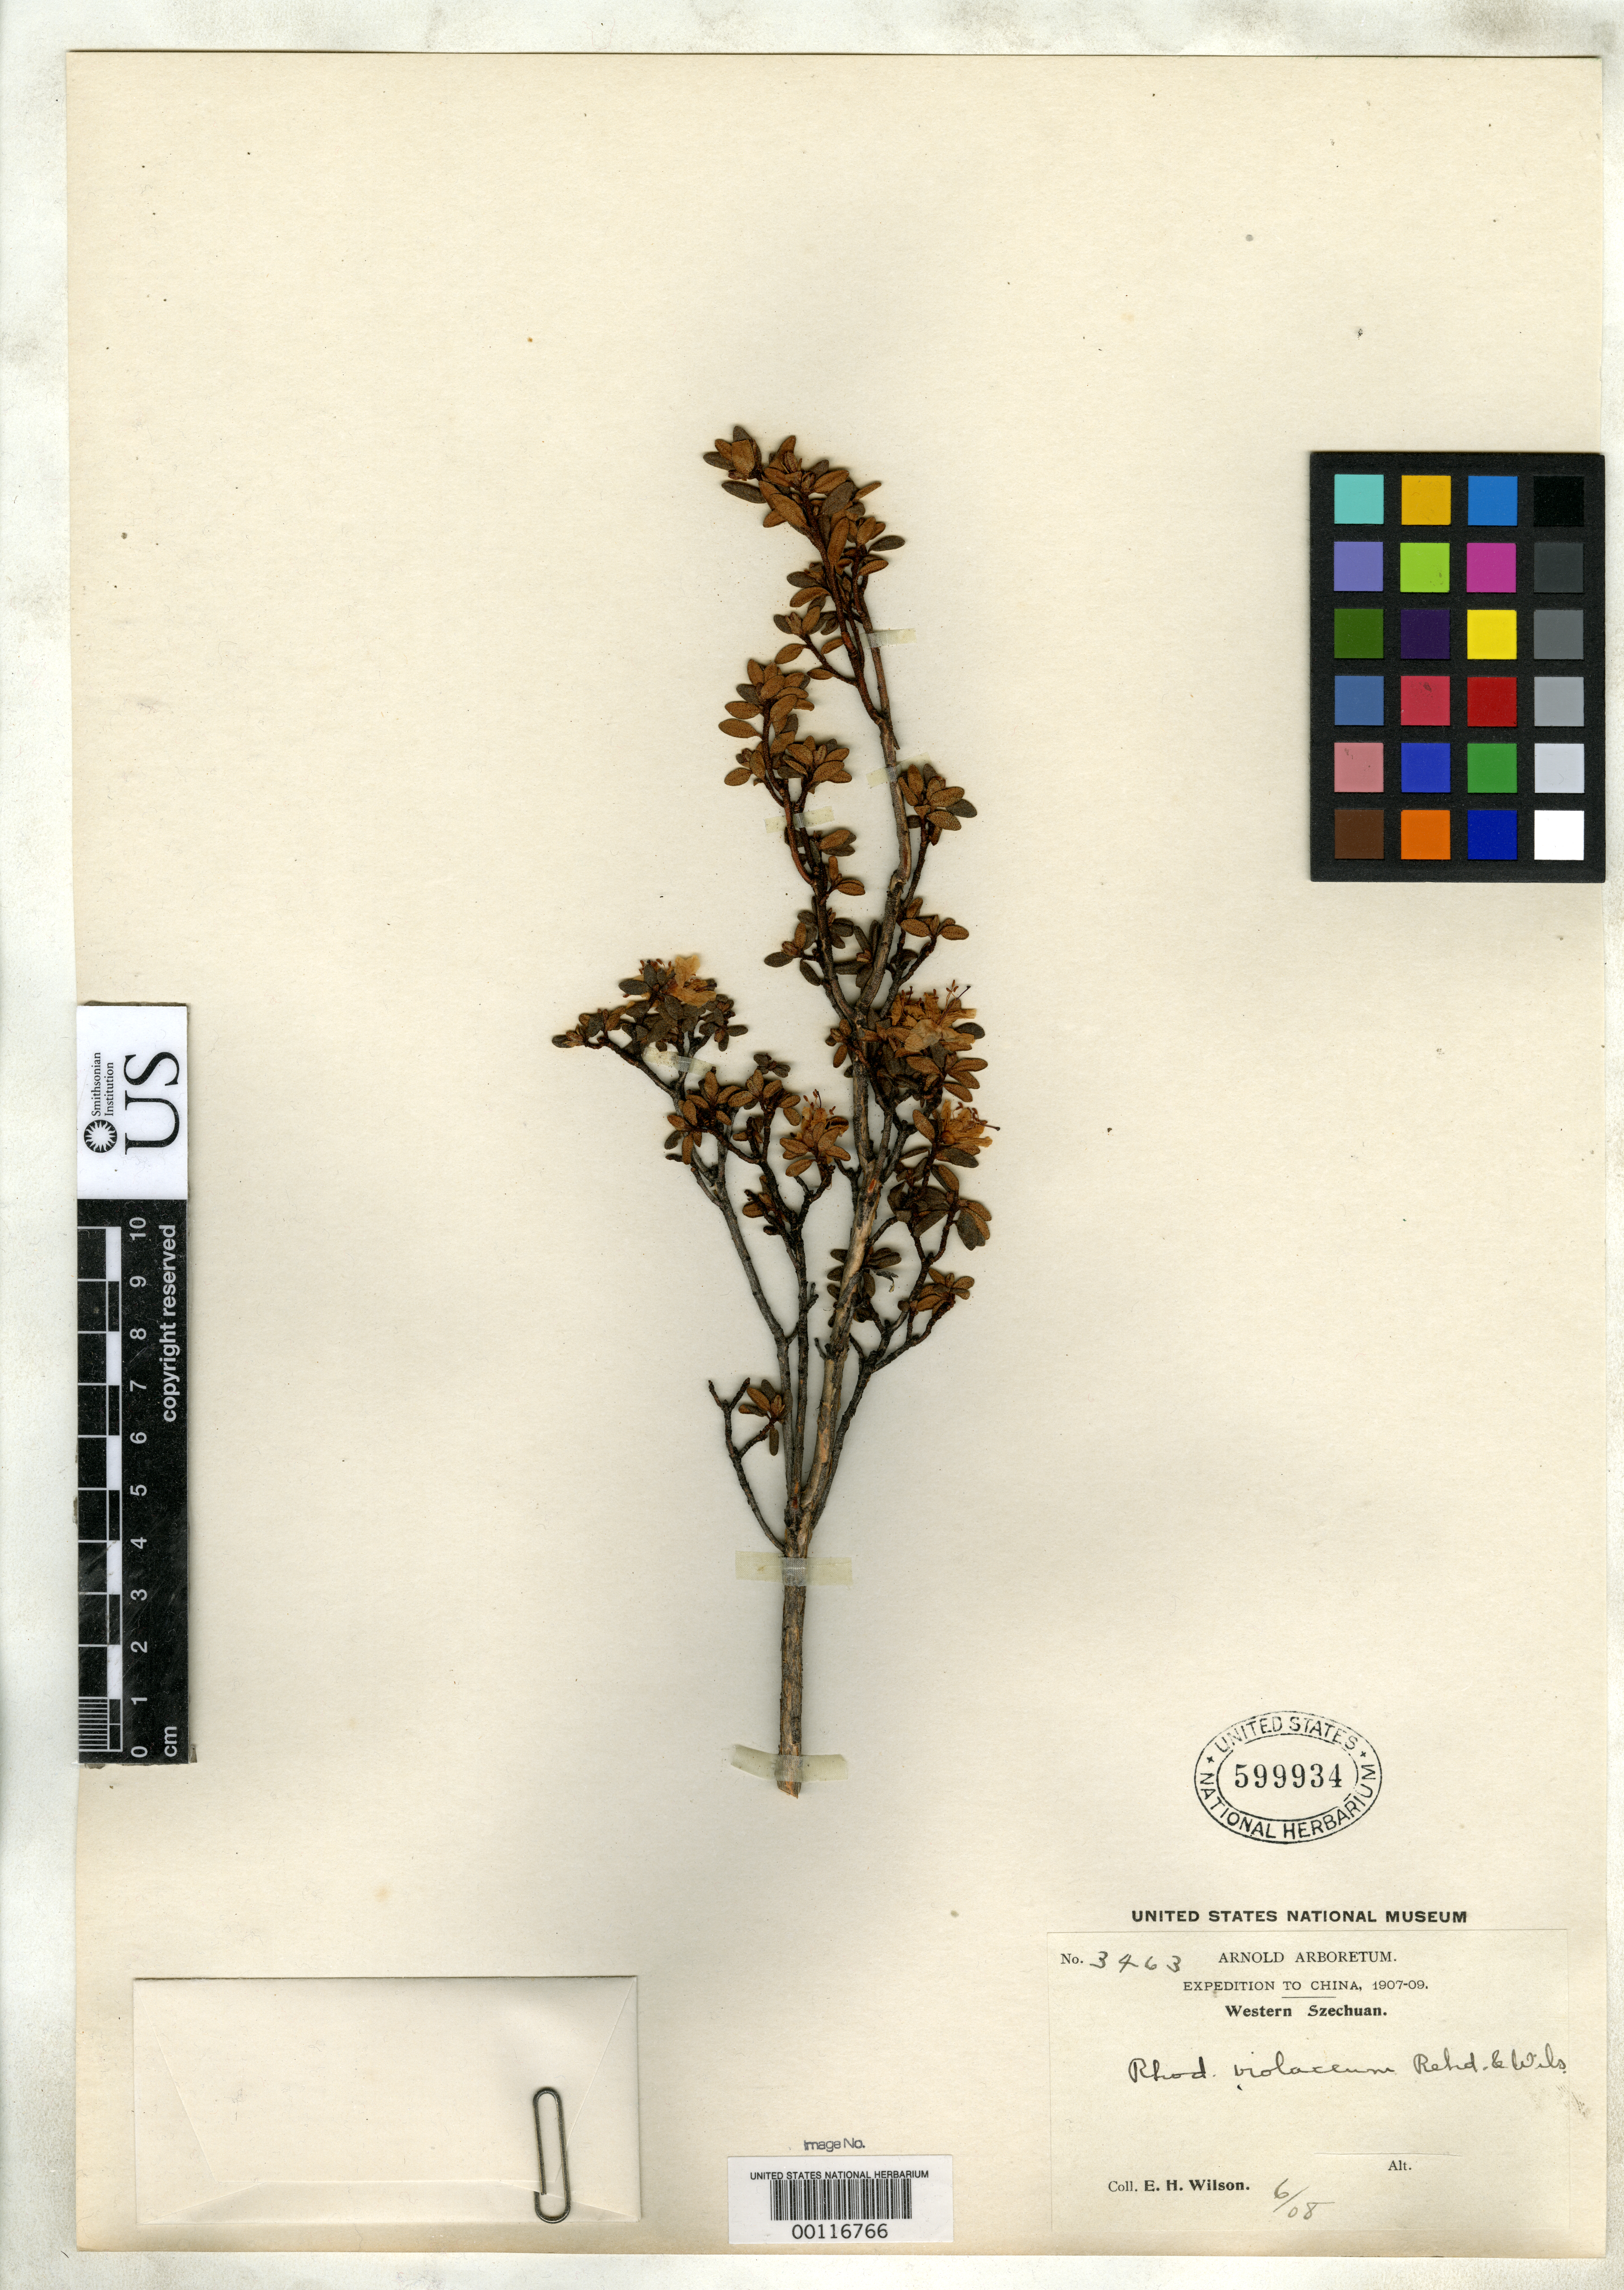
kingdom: Plantae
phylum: Tracheophyta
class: Magnoliopsida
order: Ericales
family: Ericaceae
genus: Rhododendron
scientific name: Rhododendron violaceum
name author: Rehder & E.H. Wilson in Sarg.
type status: Isotype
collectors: E. H. Wilson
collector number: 3463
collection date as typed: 24 Jun 1908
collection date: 1908-06-24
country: China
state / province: Sichuan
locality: West of Kuan Hsien, Pan-lan-shan.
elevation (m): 4100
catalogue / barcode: US 599934